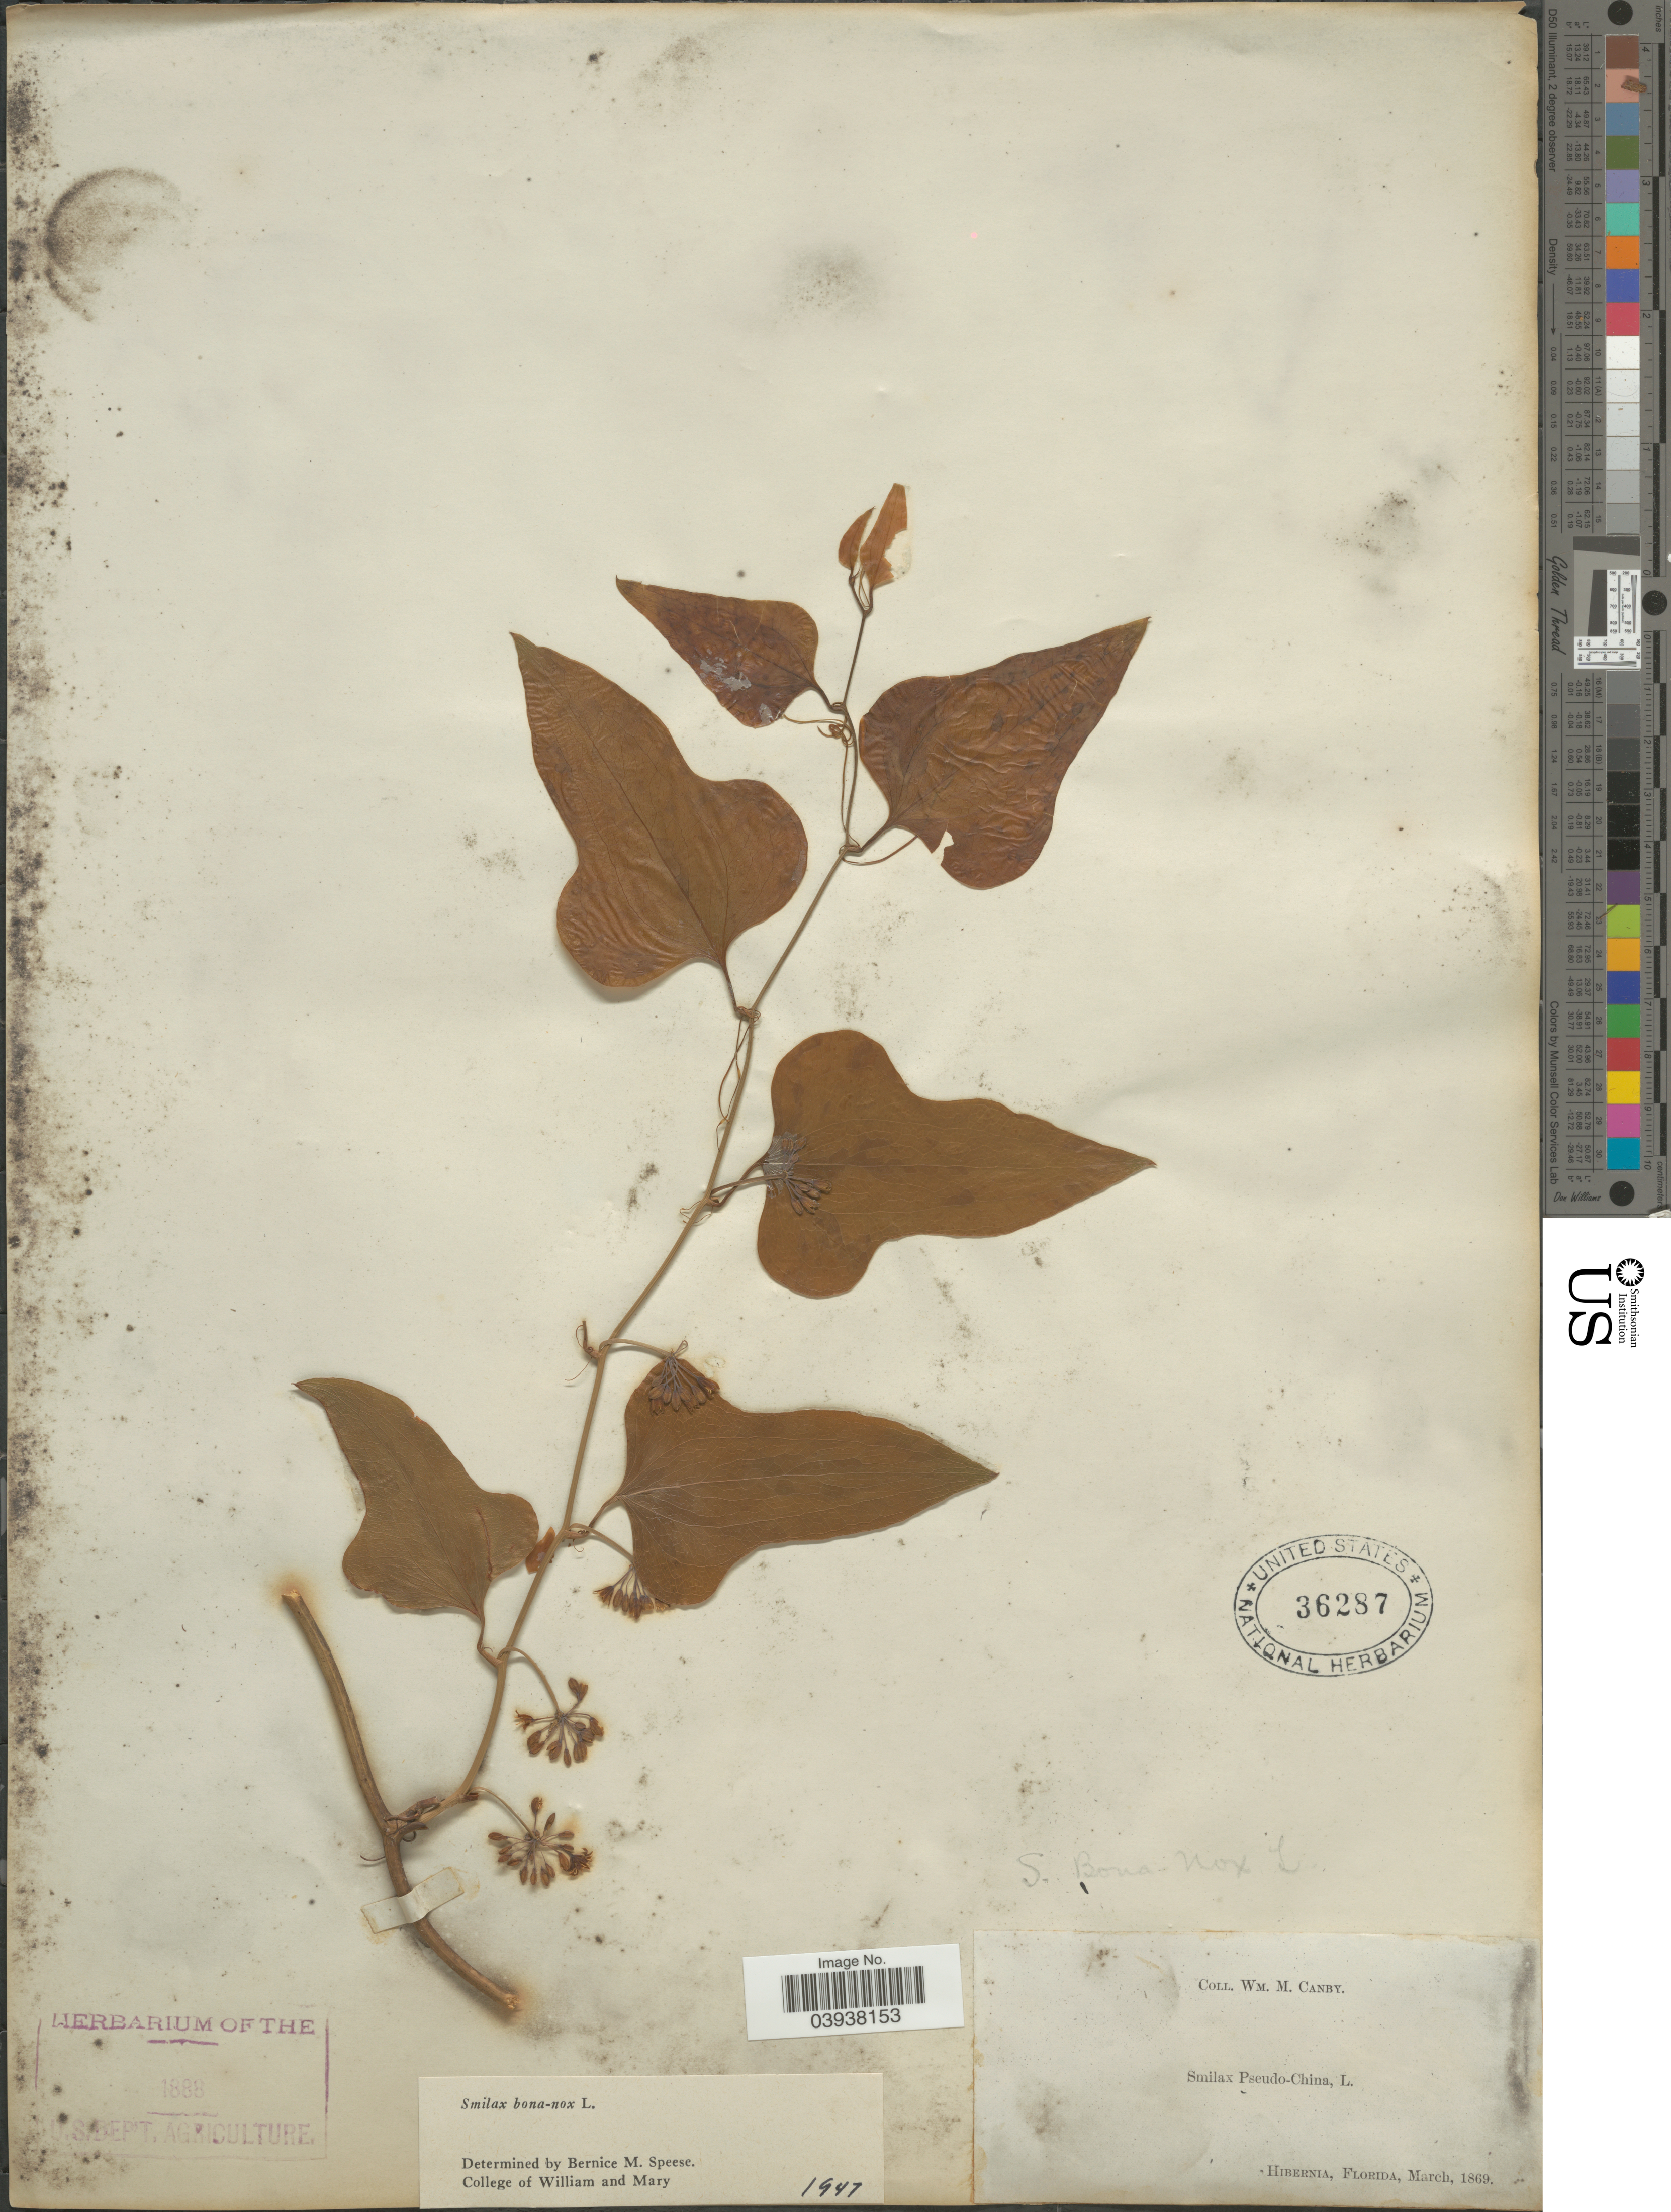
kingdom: Plantae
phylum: Tracheophyta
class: Liliopsida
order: Liliales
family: Smilacaceae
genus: Smilax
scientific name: Smilax bona-nox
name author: L.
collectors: W. M. Canby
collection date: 1869-03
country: United States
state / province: Florida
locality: Hibernia.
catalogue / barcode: US 36287